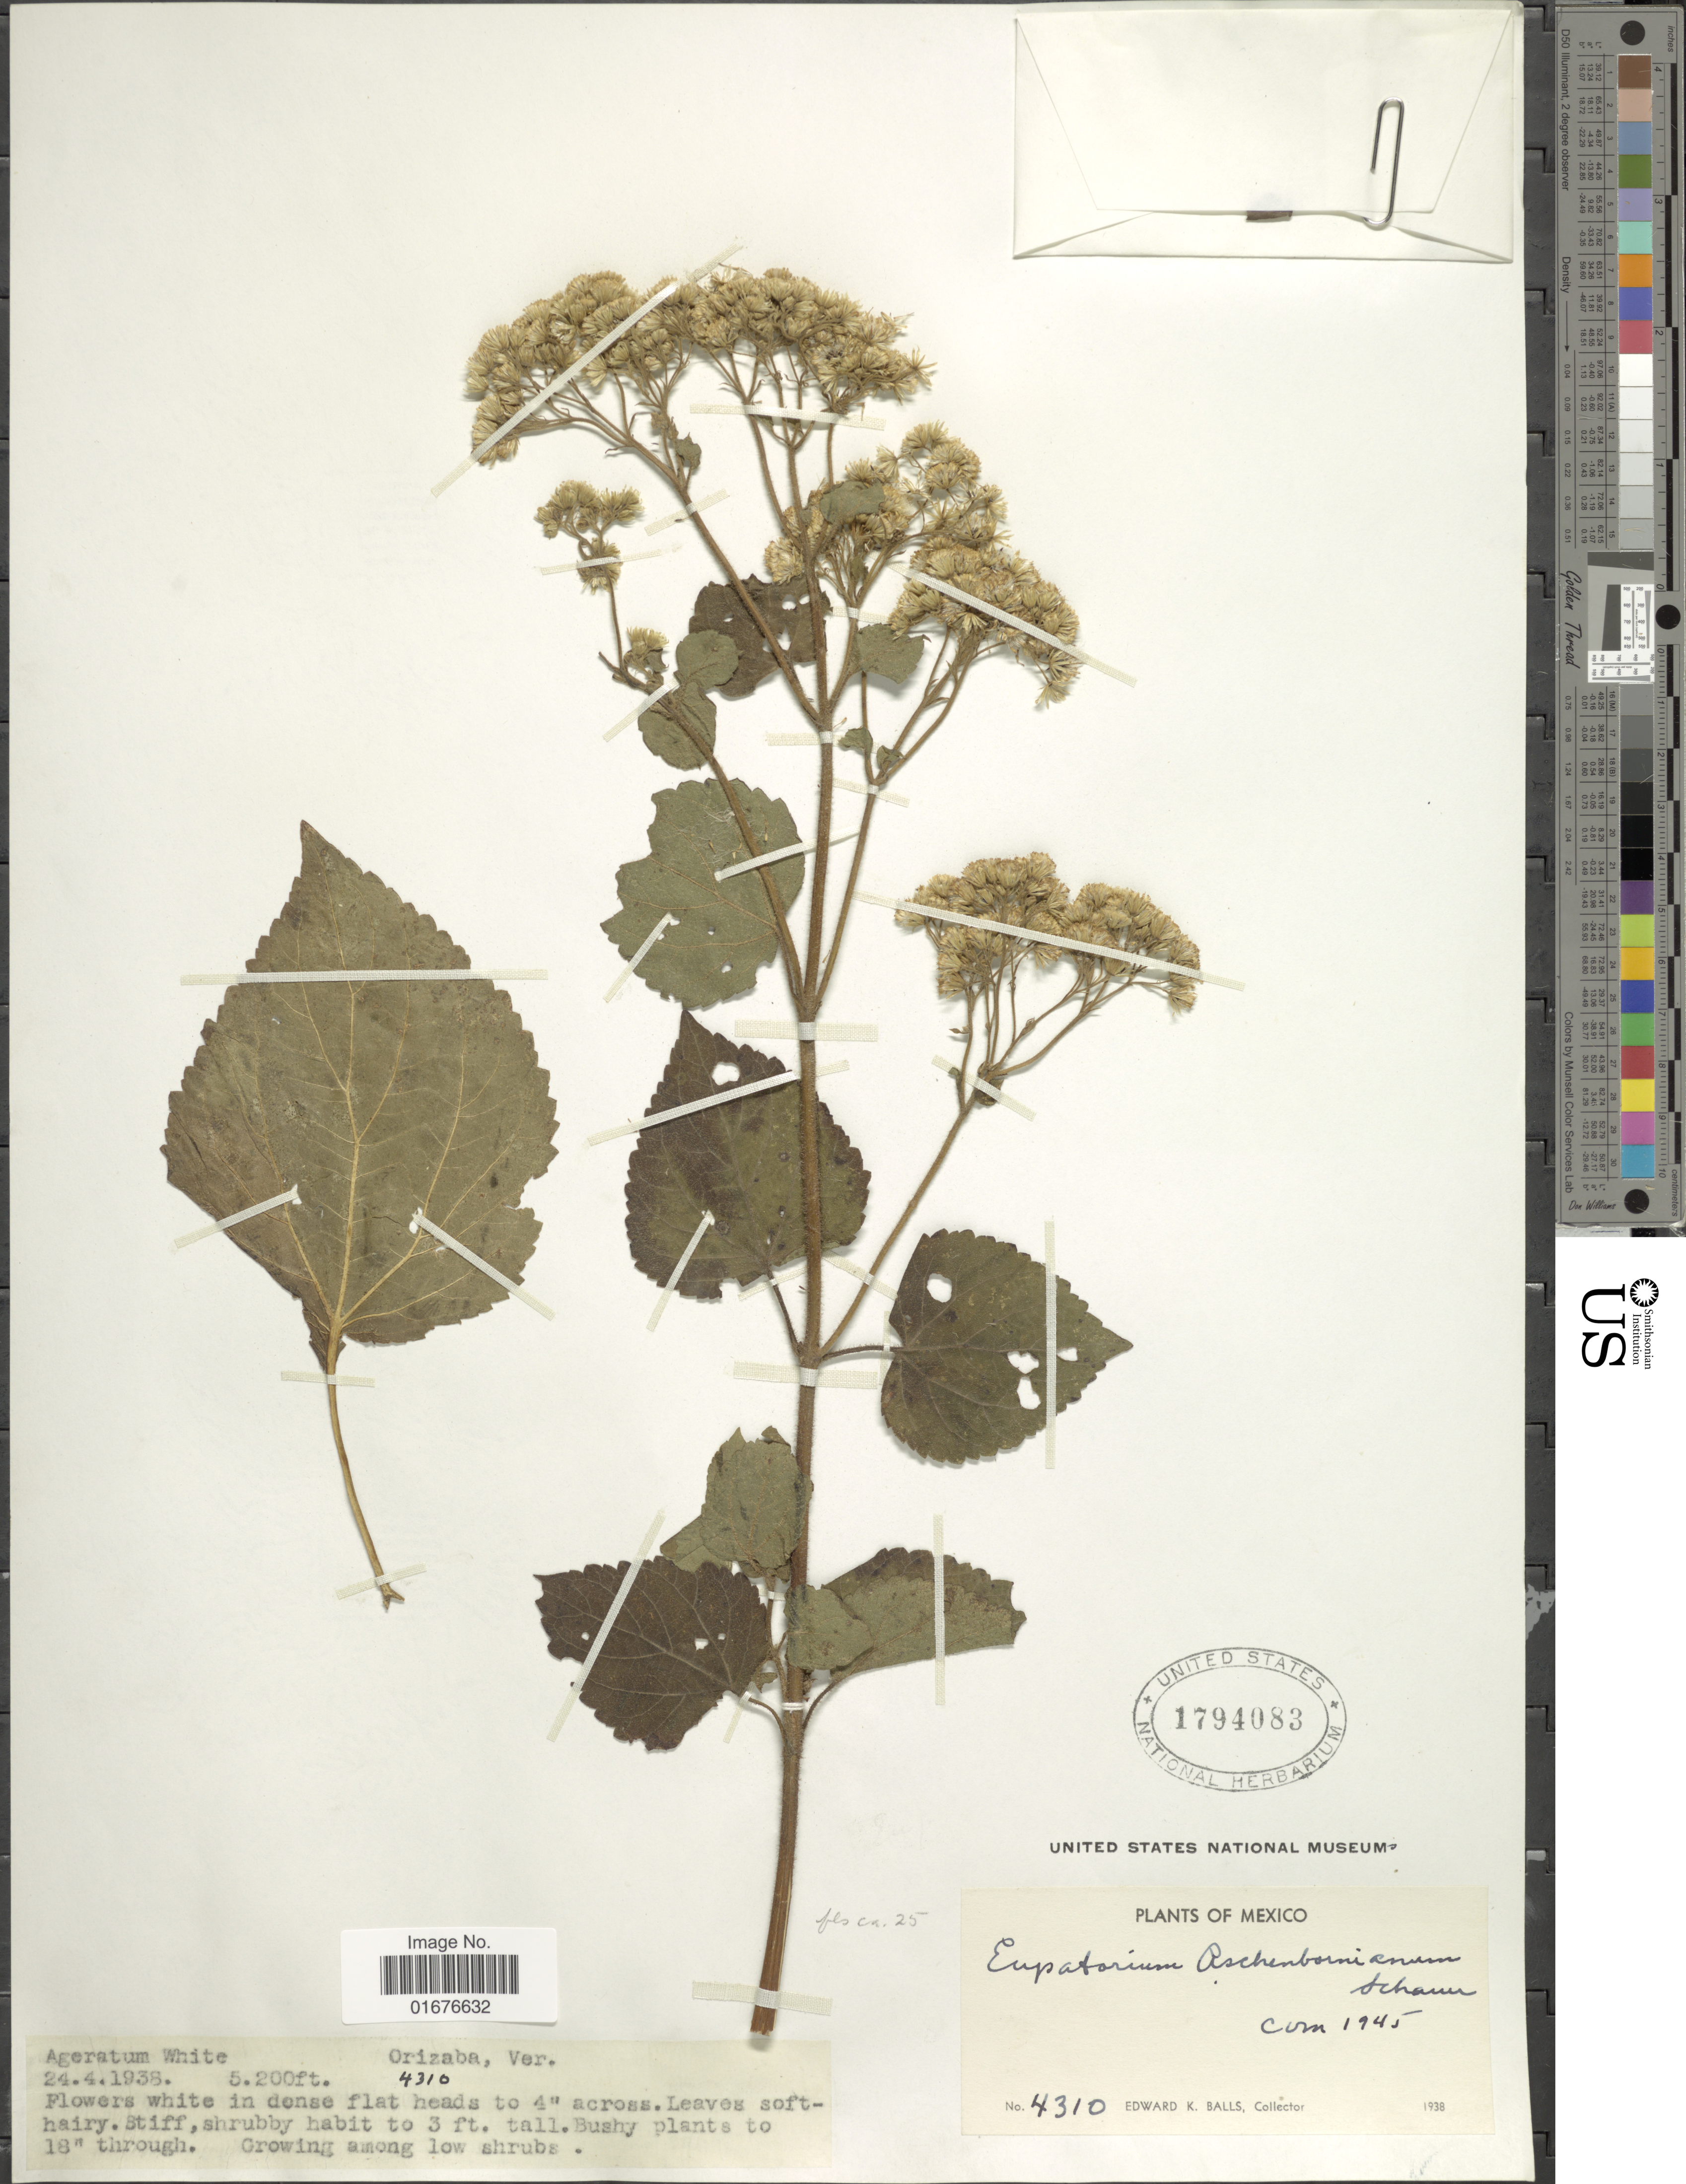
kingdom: Plantae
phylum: Tracheophyta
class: Magnoliopsida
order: Asterales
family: Asteraceae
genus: Ageratina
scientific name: Ageratina pichinchensis var. bustamenta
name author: (DC.) R.M. King & H. Rob.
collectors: E. K. Balls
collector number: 4310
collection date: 1938-04-24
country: Mexico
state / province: Veracruz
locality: Orizaba, growing among low shrubs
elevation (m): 1585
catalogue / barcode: US 1794083